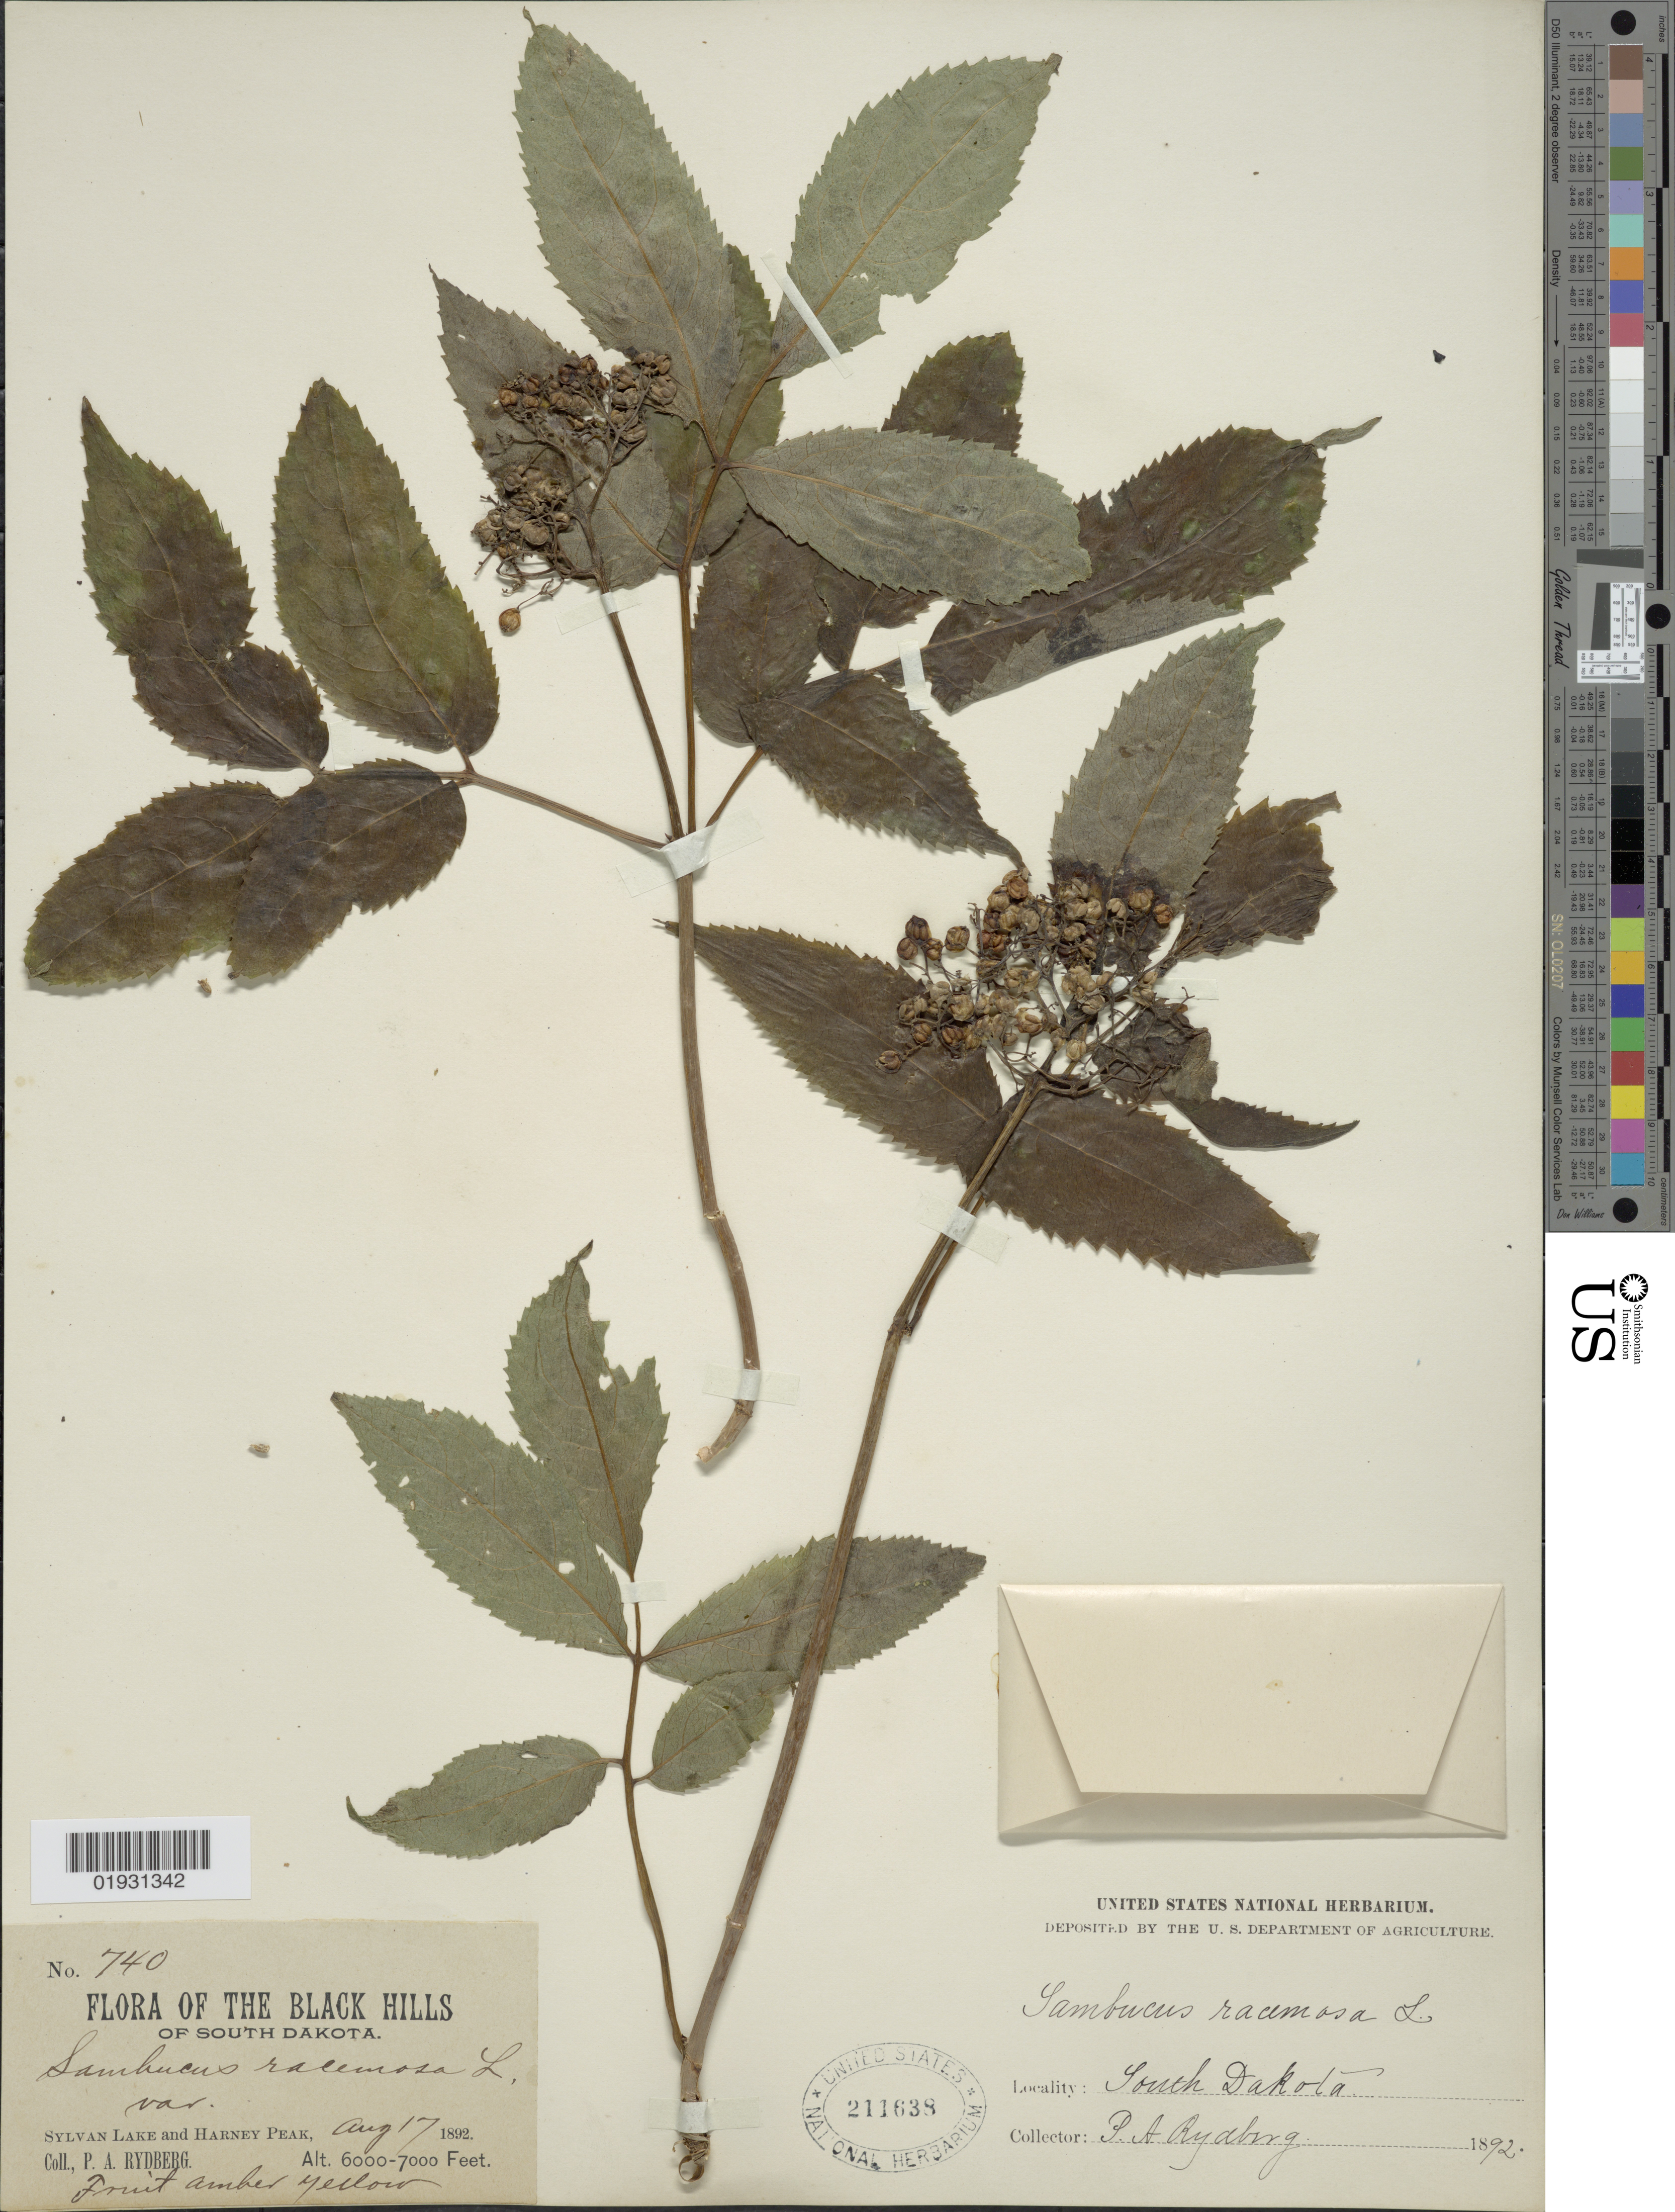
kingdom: Plantae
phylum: Tracheophyta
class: Magnoliopsida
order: Dipsacales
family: Viburnaceae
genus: Sambucus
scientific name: Sambucus racemosa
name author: L.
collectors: P. A. Rydberg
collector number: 740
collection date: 1892-08-17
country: United States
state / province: South Dakota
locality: The Black Hills, Sylvan Lake and Harney Peak.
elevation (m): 1829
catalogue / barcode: US 211638